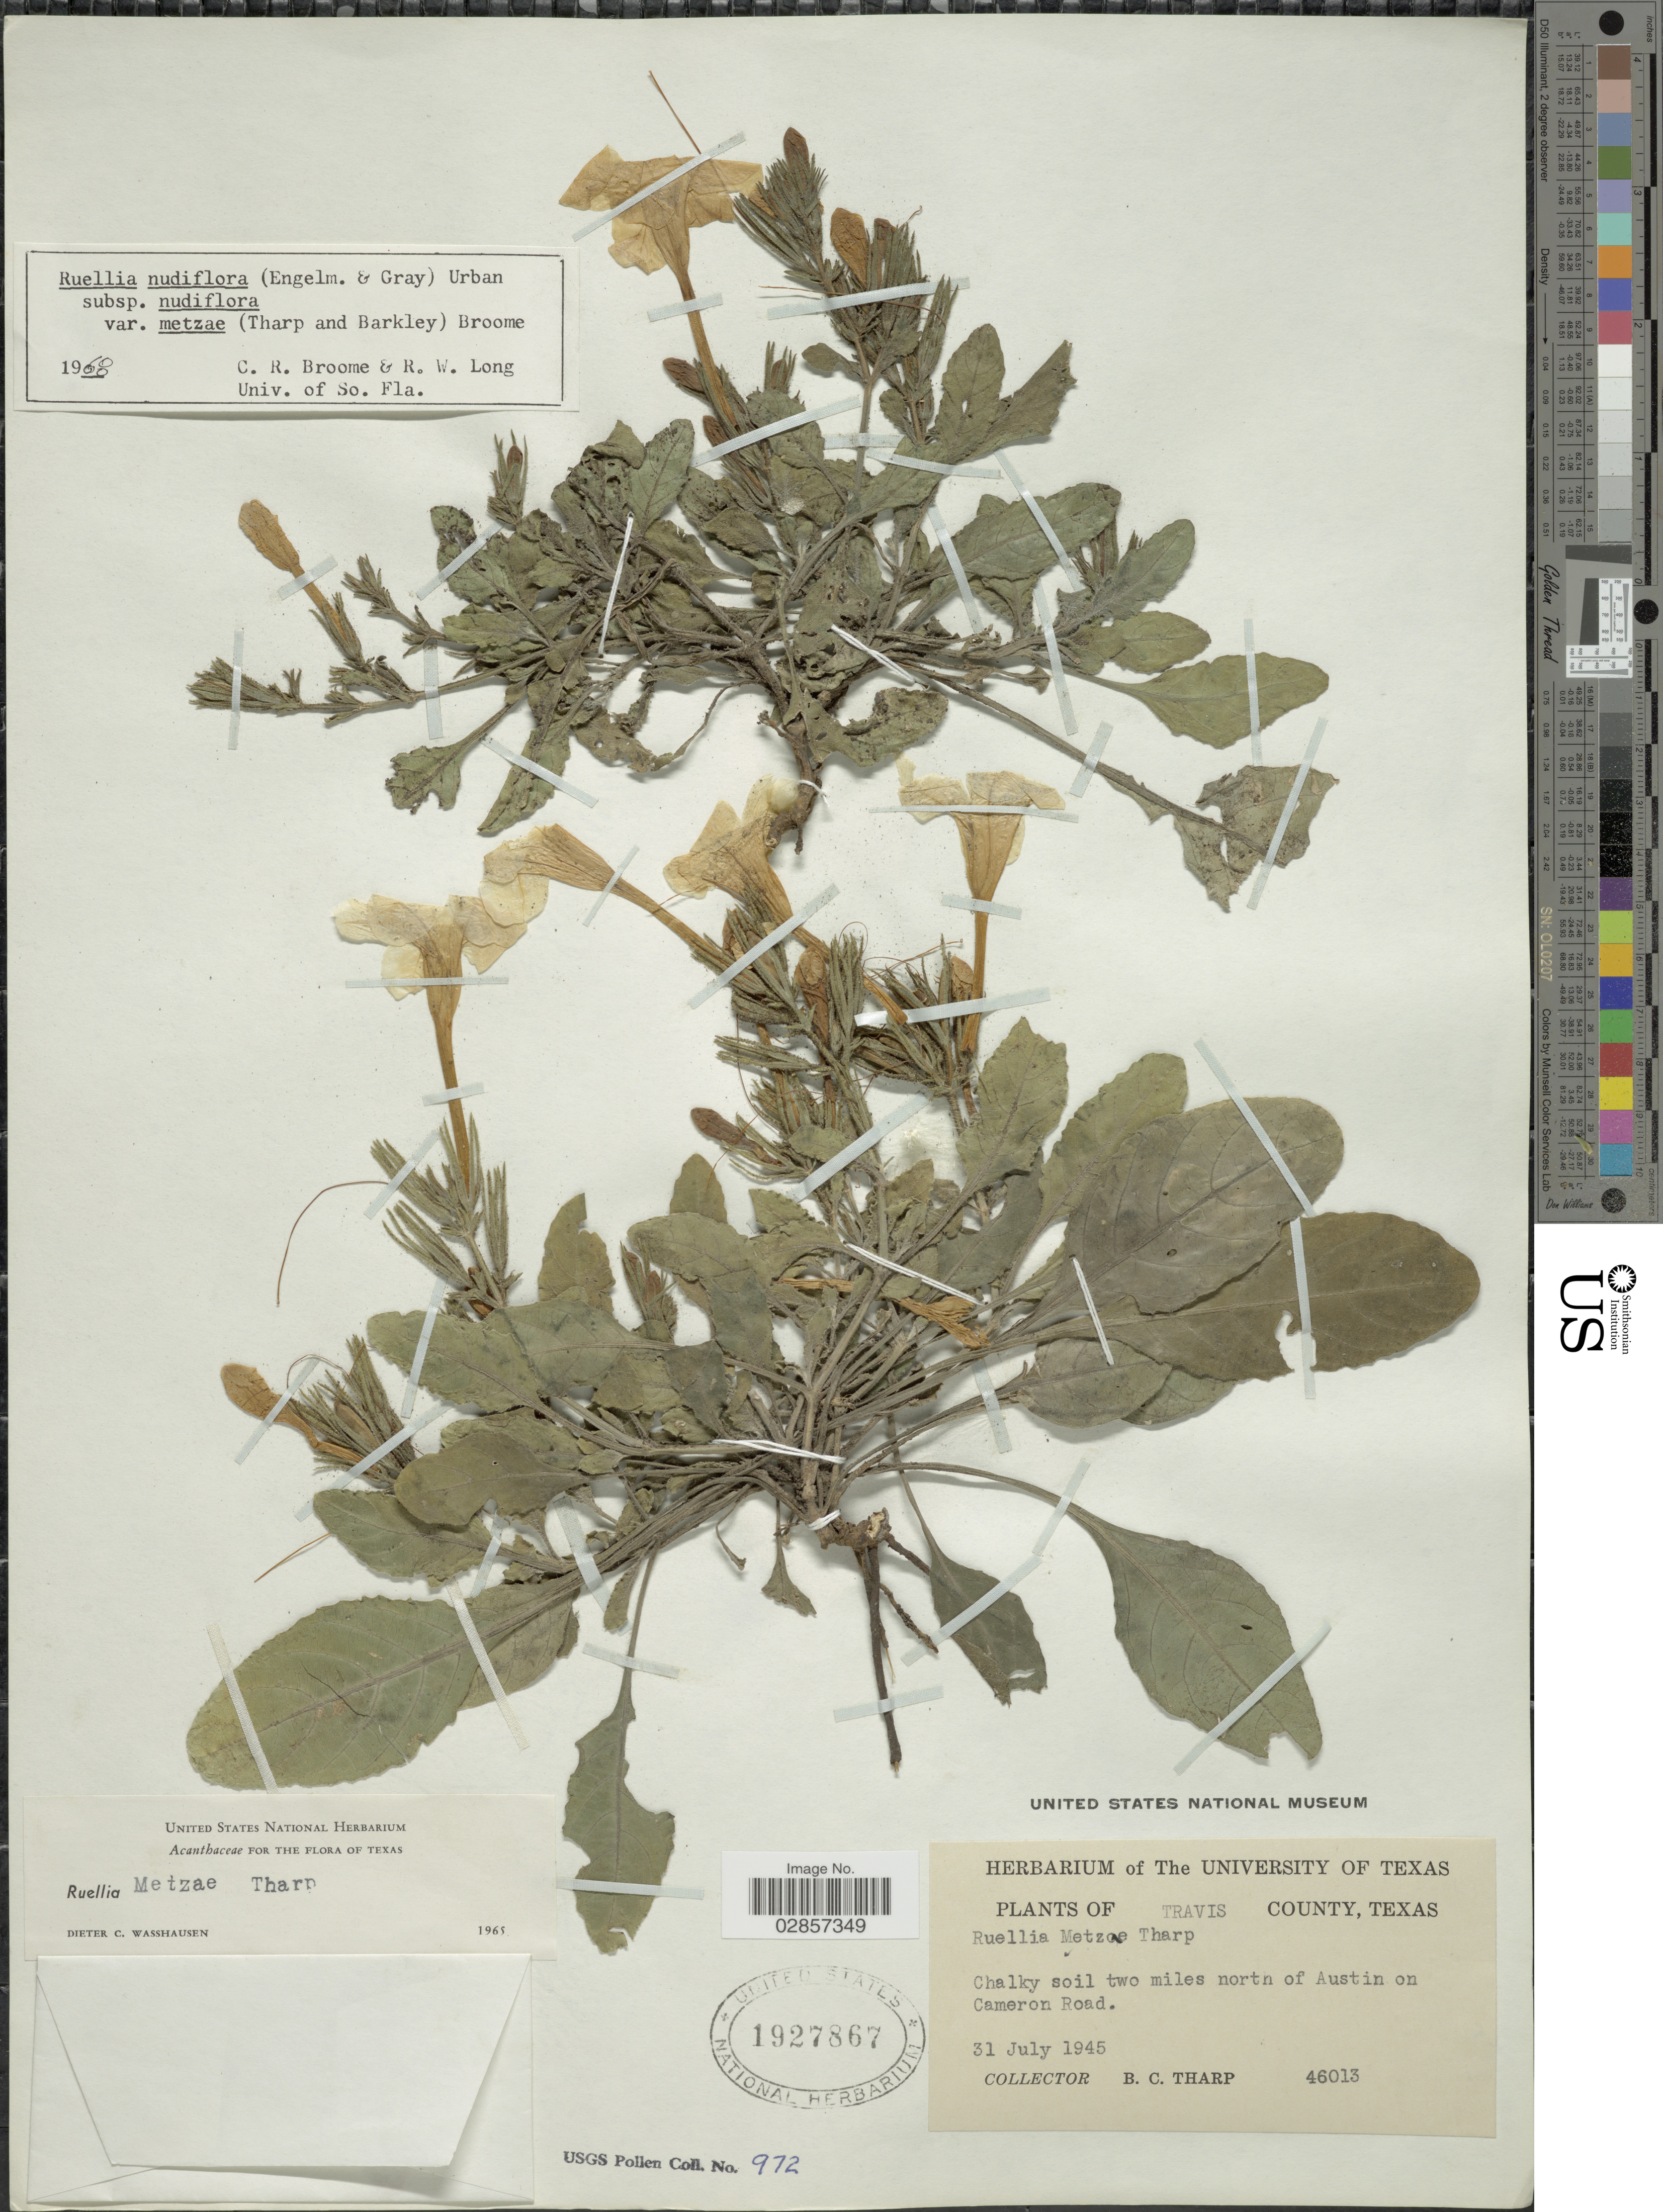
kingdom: Plantae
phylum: Tracheophyta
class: Magnoliopsida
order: Lamiales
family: Acanthaceae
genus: Ruellia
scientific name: Ruellia metziae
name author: Tharp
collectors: B. C. Tharp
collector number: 46013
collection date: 1945-07-31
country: United States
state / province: Texas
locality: Travis County, Chalky soil two miles north of Austin on Cameron Road.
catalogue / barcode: US 1927867